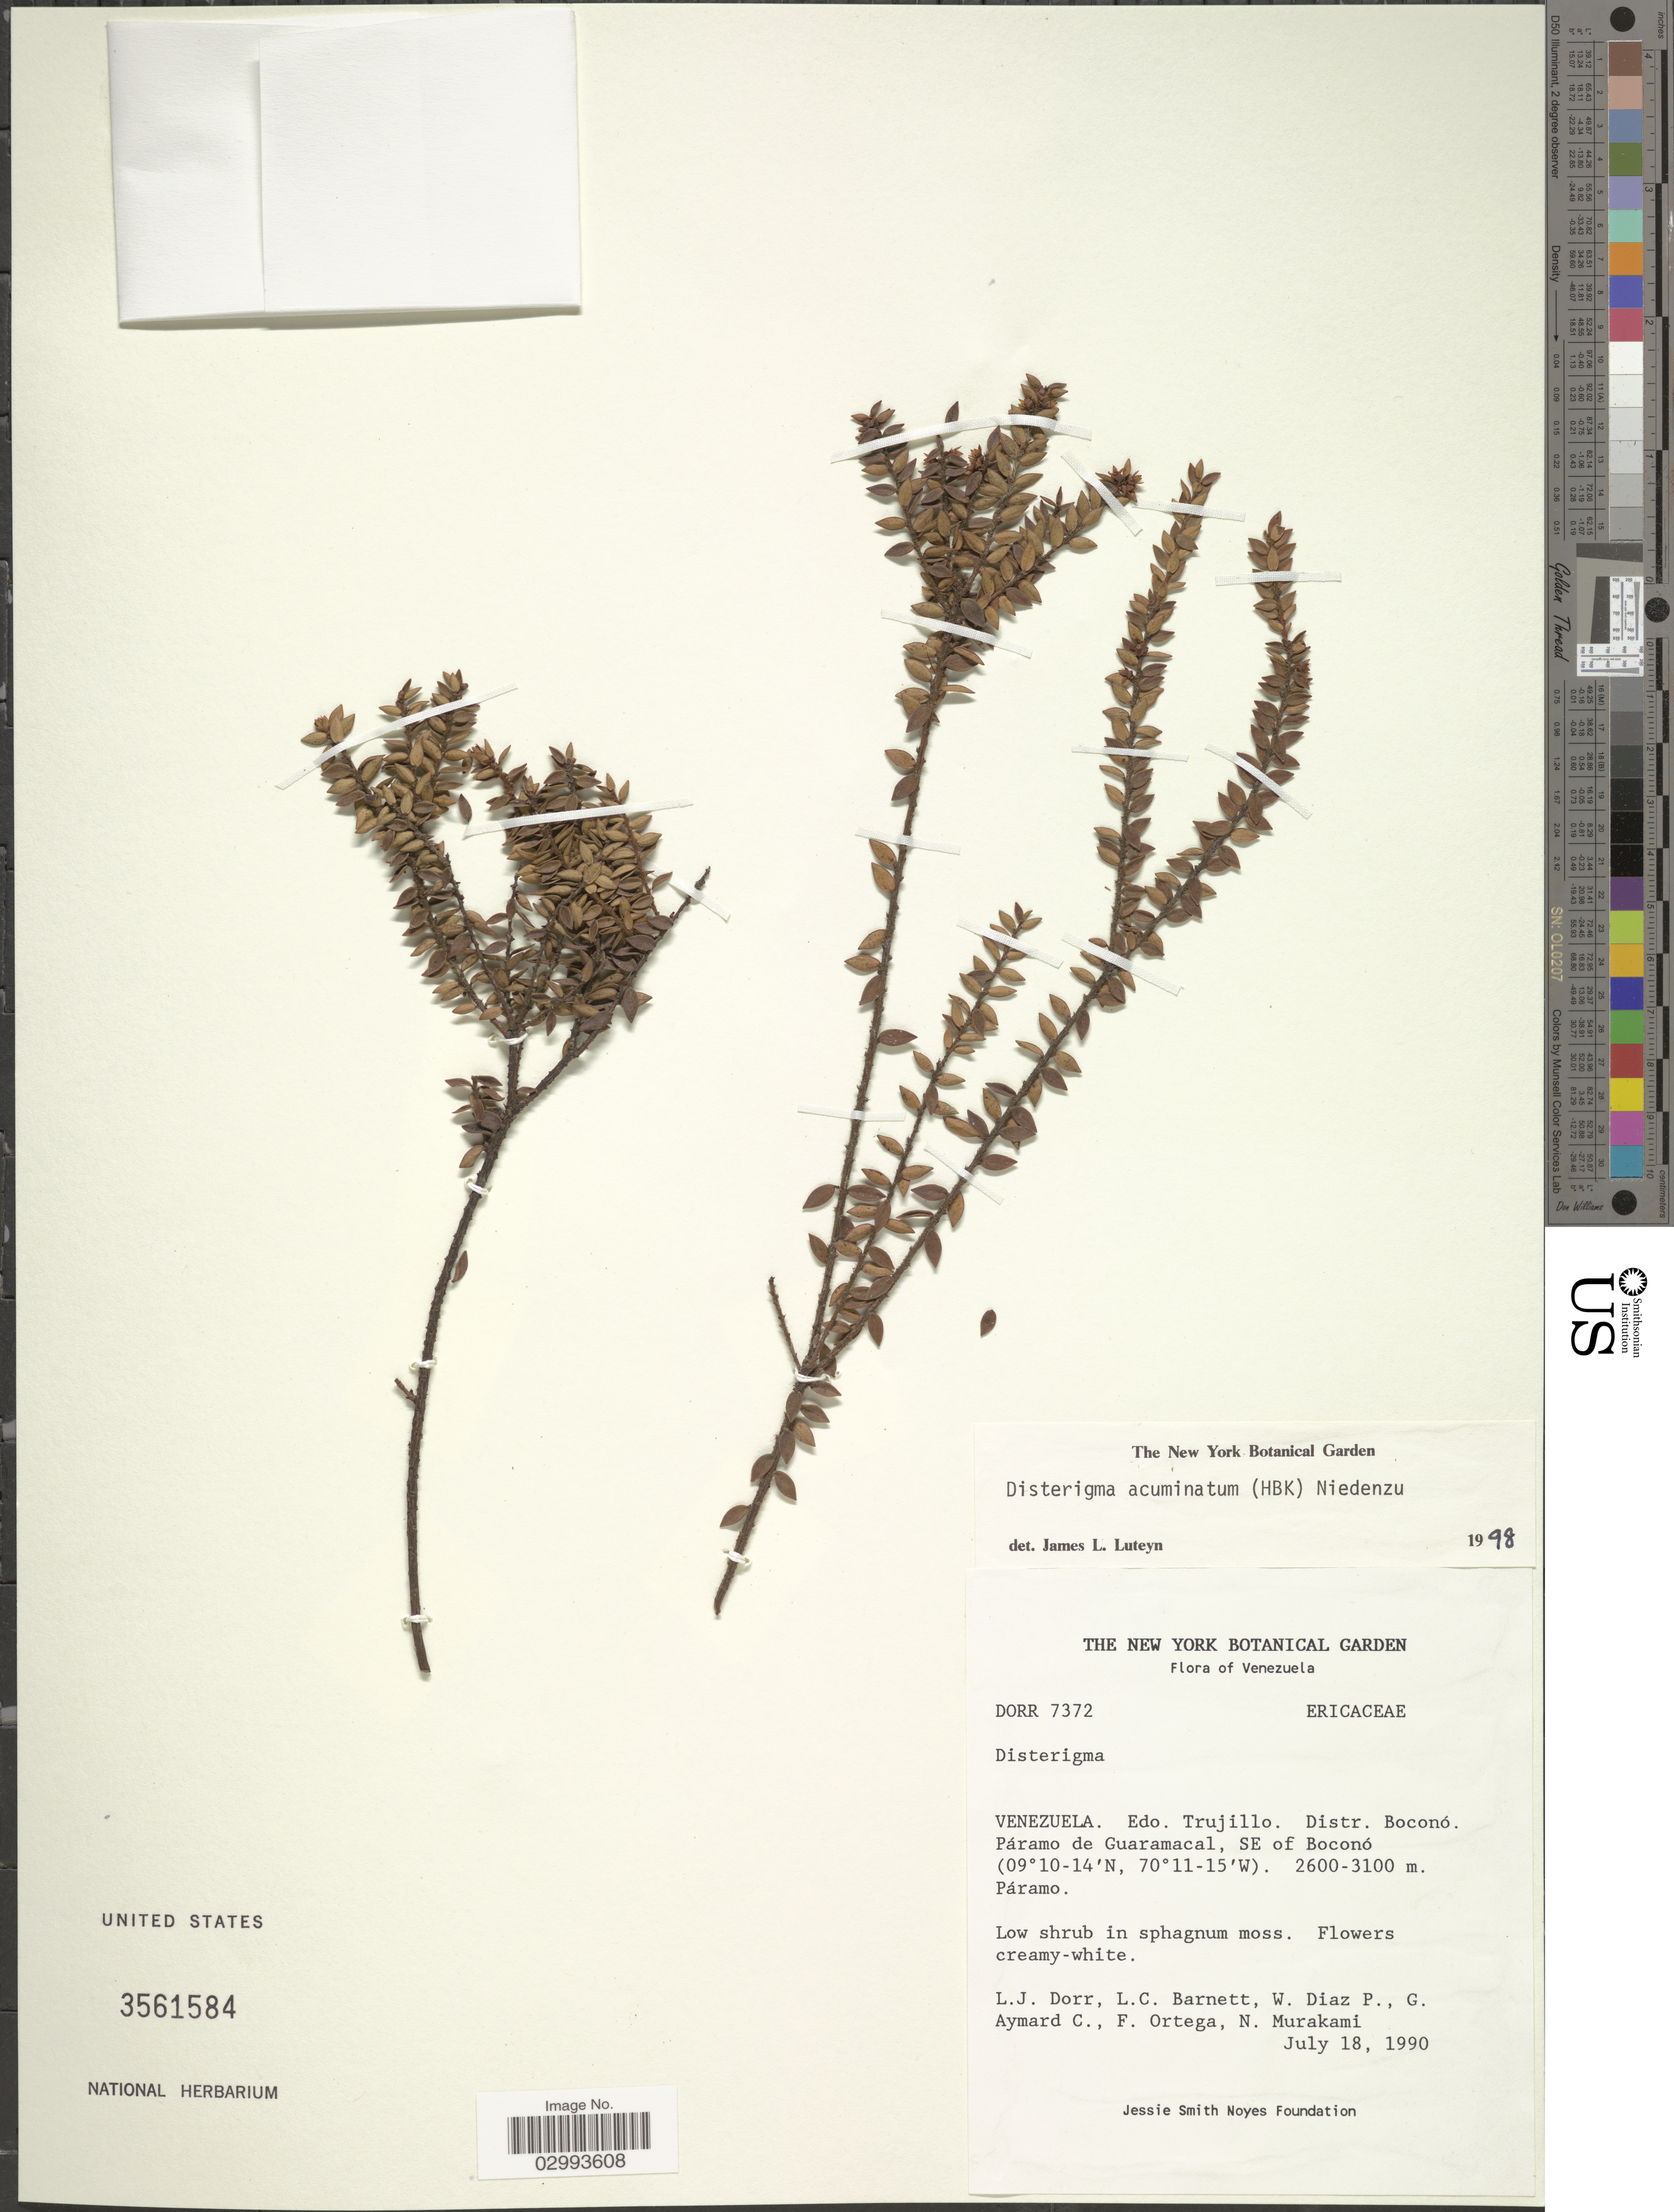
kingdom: Plantae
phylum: Tracheophyta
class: Magnoliopsida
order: Ericales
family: Ericaceae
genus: Disterigma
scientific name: Disterigma acuminatum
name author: (Kunth) Nied.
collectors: L. J. Dorr, L. C. Barnett, W. Díaz P., G. A. Aymard, F. J. Ortega & N. Murakami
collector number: DORR 7372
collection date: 1990-07-18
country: Venezuela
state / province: Trujillo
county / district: Boconó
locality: Páramo de Guaramacal, SE of Boconó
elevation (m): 2600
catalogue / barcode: US 3561584